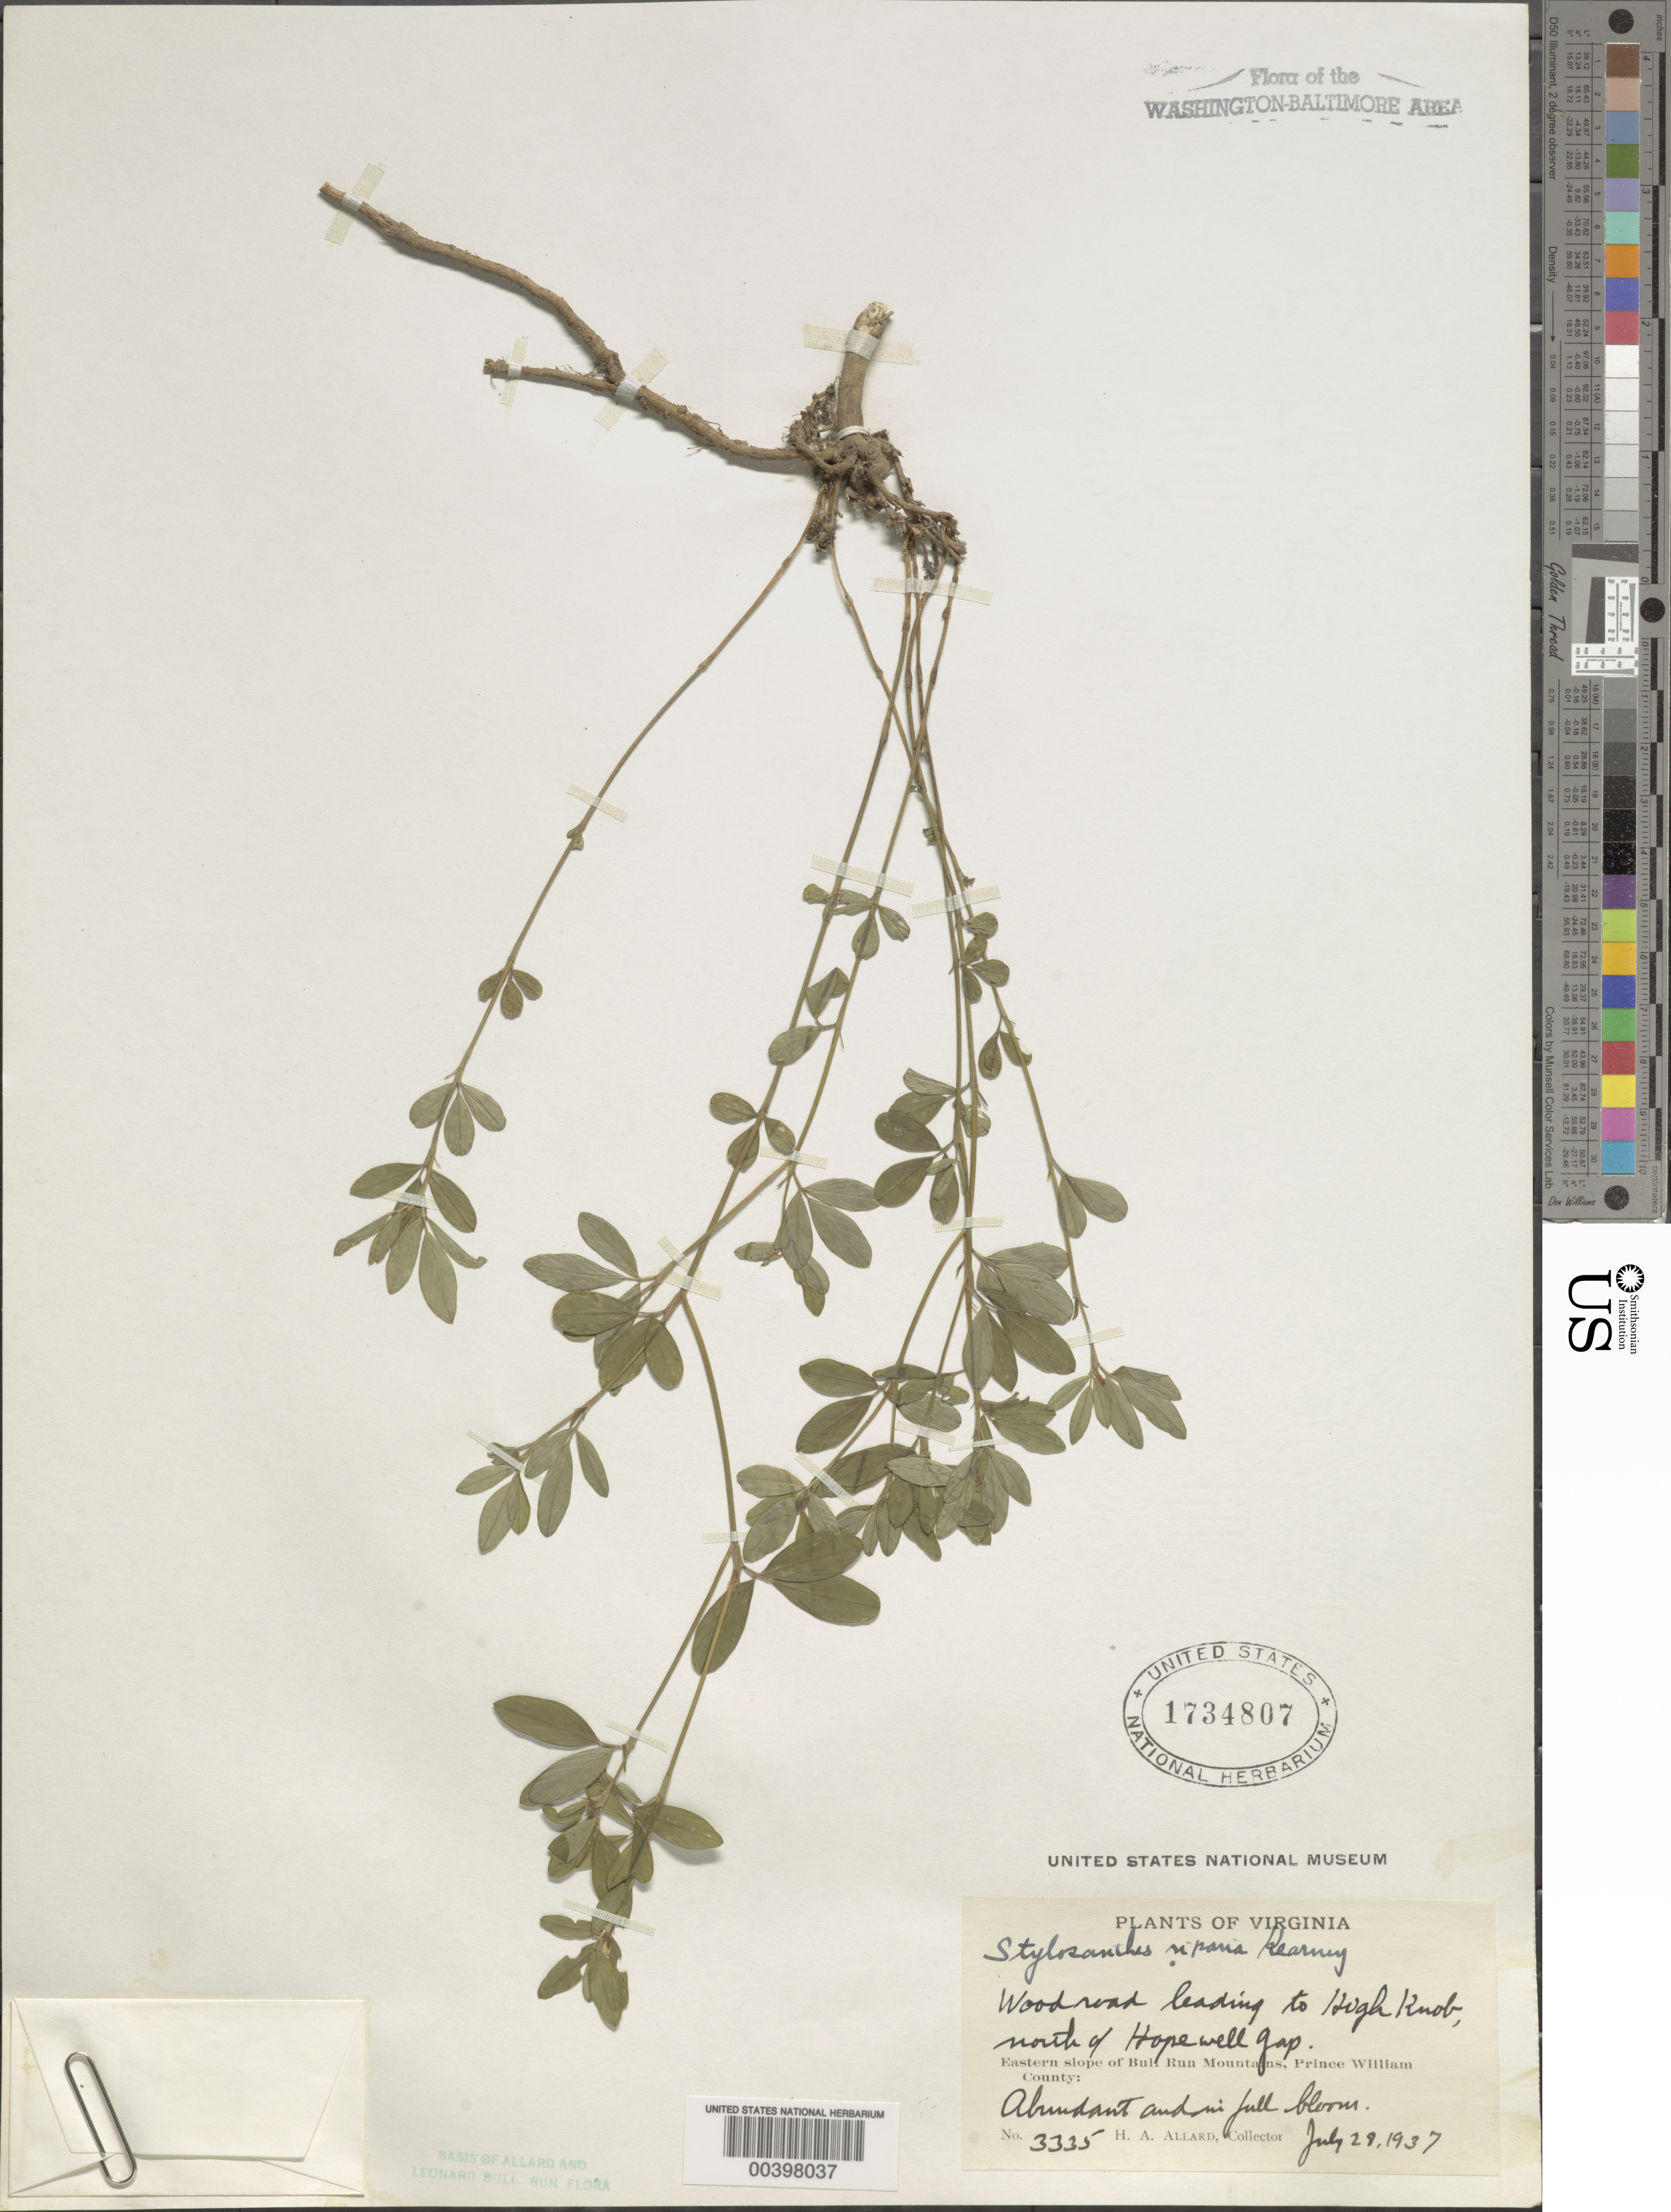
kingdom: Plantae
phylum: Tracheophyta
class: Magnoliopsida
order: Fabales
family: Fabaceae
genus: Stylosanthes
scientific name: Stylosanthes biflora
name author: (L.) Britton et al.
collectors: H. A. Allard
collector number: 3335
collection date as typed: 28 Jul 1937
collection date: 1937-07-28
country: United States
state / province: Virginia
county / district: Prince William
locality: High Knob, north of Hopewell Gap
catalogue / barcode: US 1734807